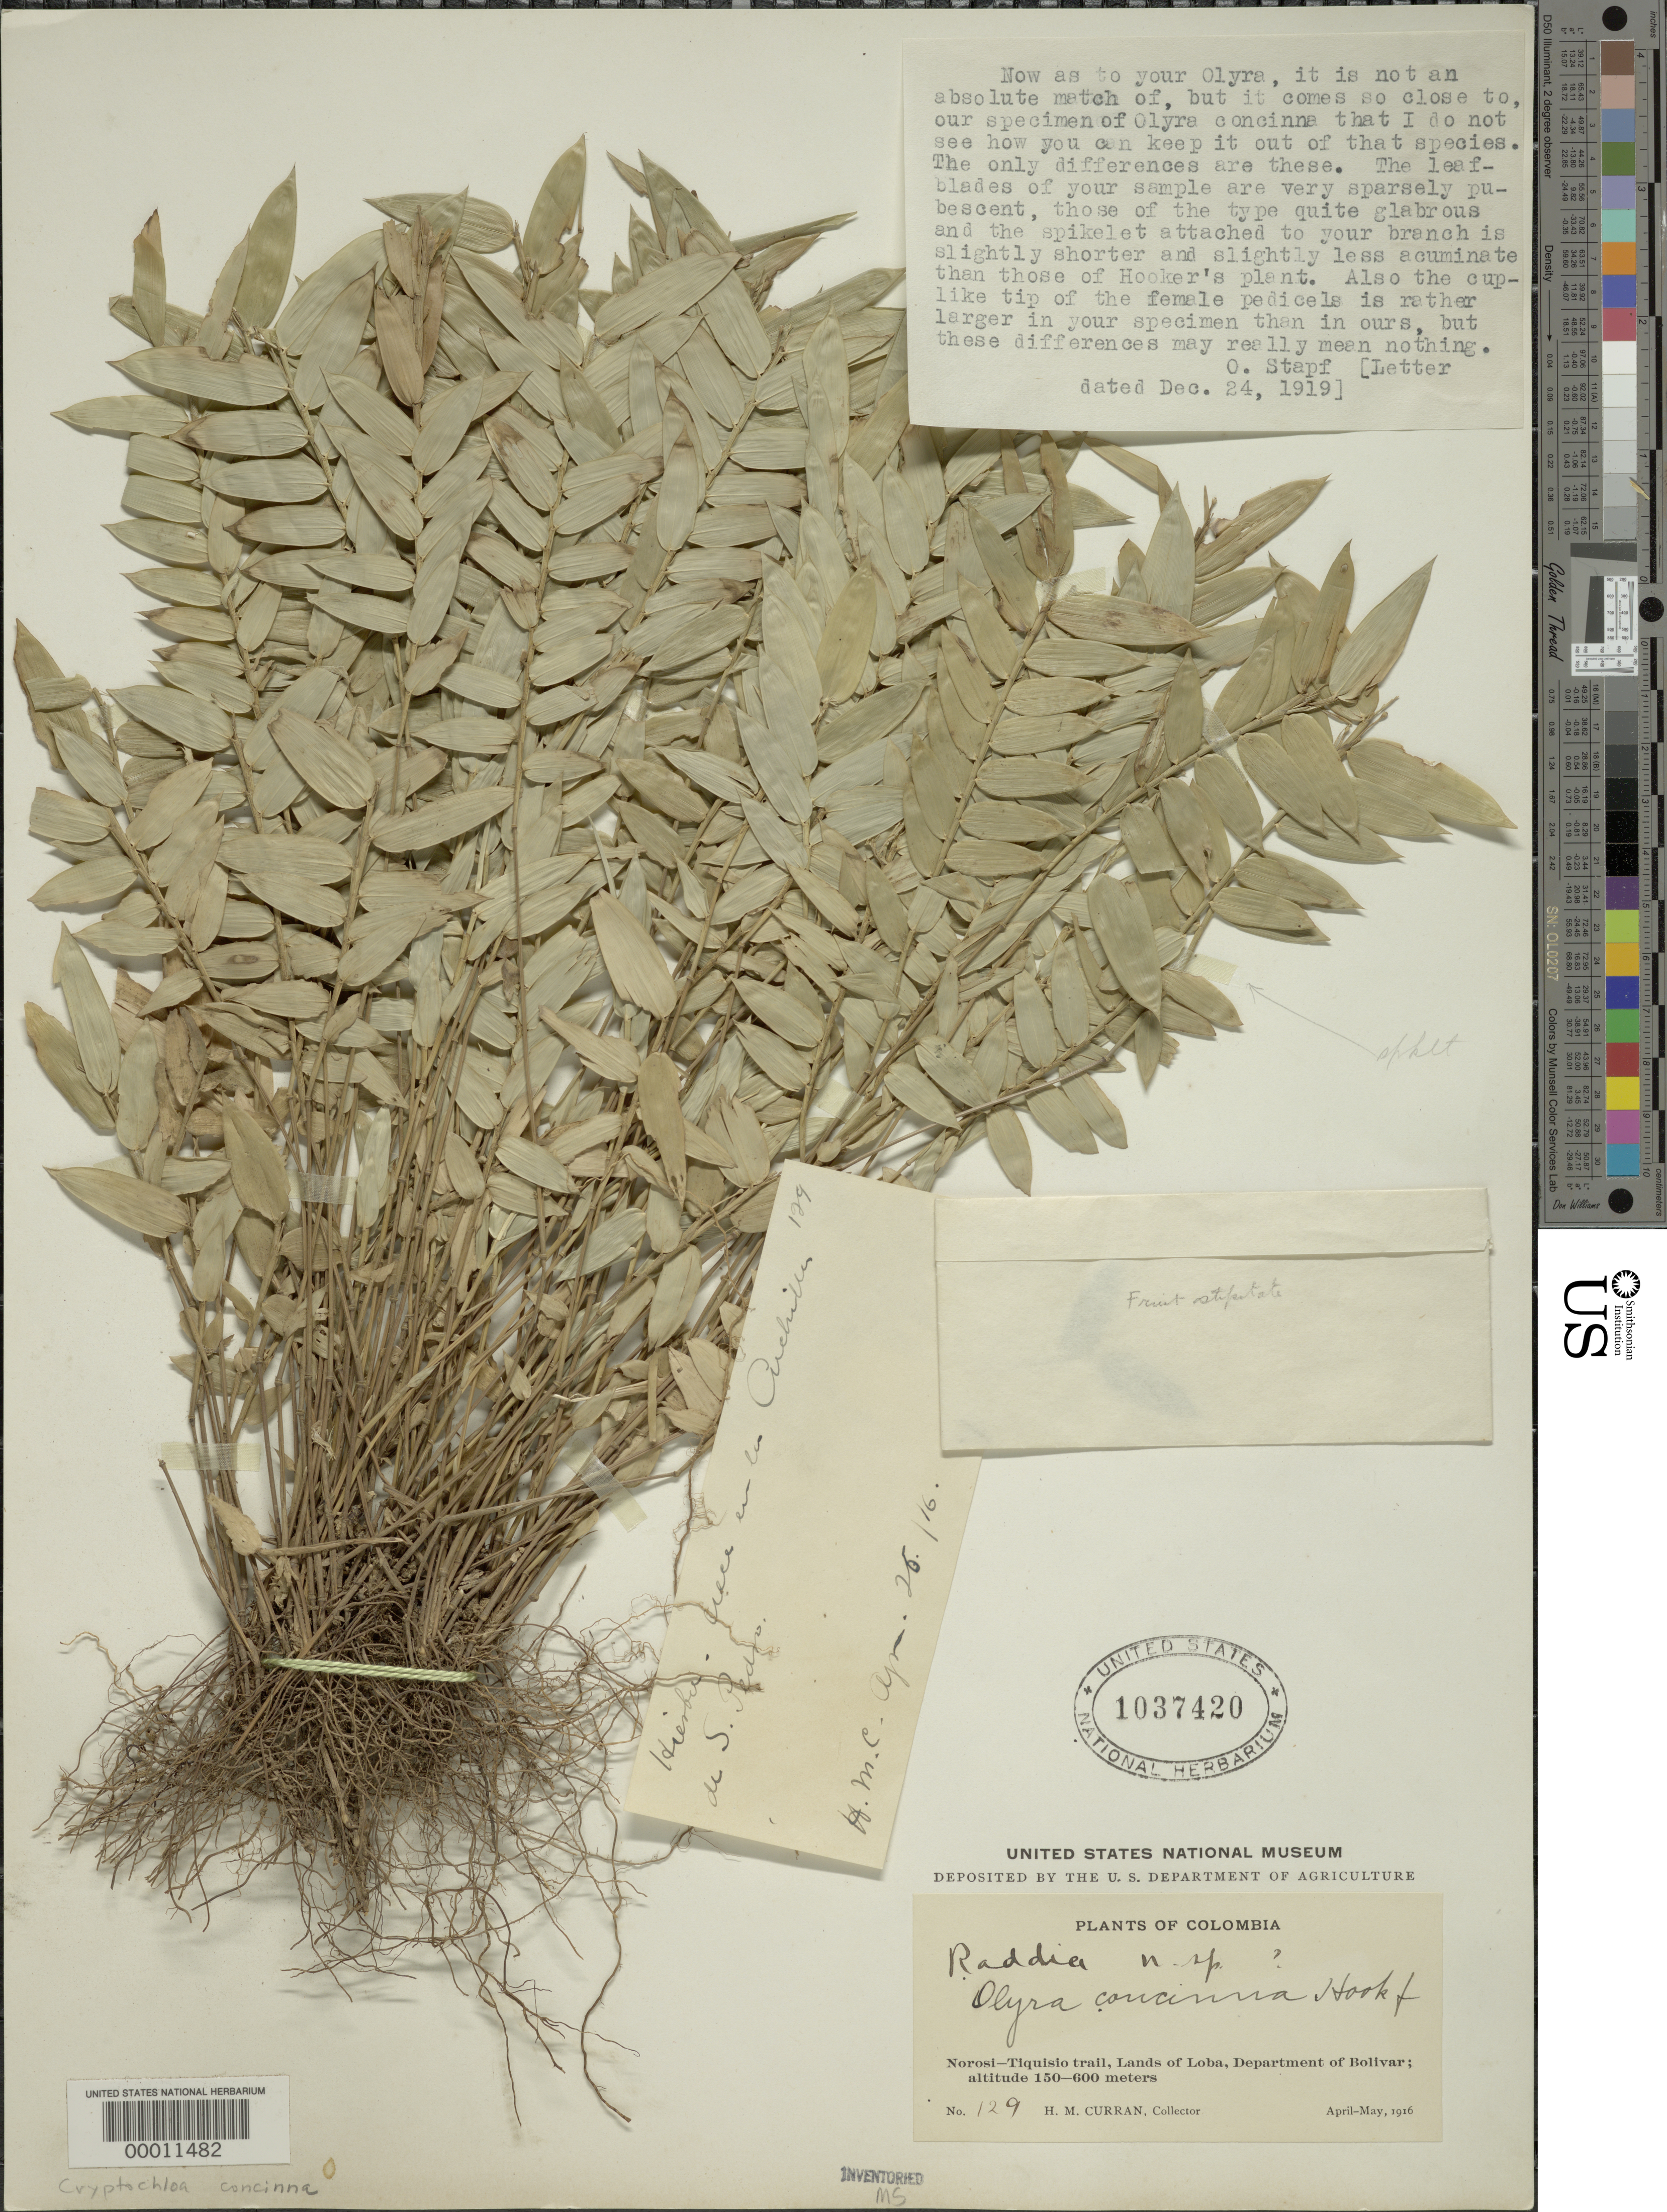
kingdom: Plantae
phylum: Tracheophyta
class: Liliopsida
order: Poales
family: Poaceae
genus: Cryptochloa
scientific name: Cryptochloa concinna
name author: (Hook. f.) Swallen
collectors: H. M. Curran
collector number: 129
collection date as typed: Apr 1916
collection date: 1916-04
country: Colombia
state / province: Bolívar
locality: Norosi, Tiquisio, Loba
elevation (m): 150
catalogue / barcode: US 1037420